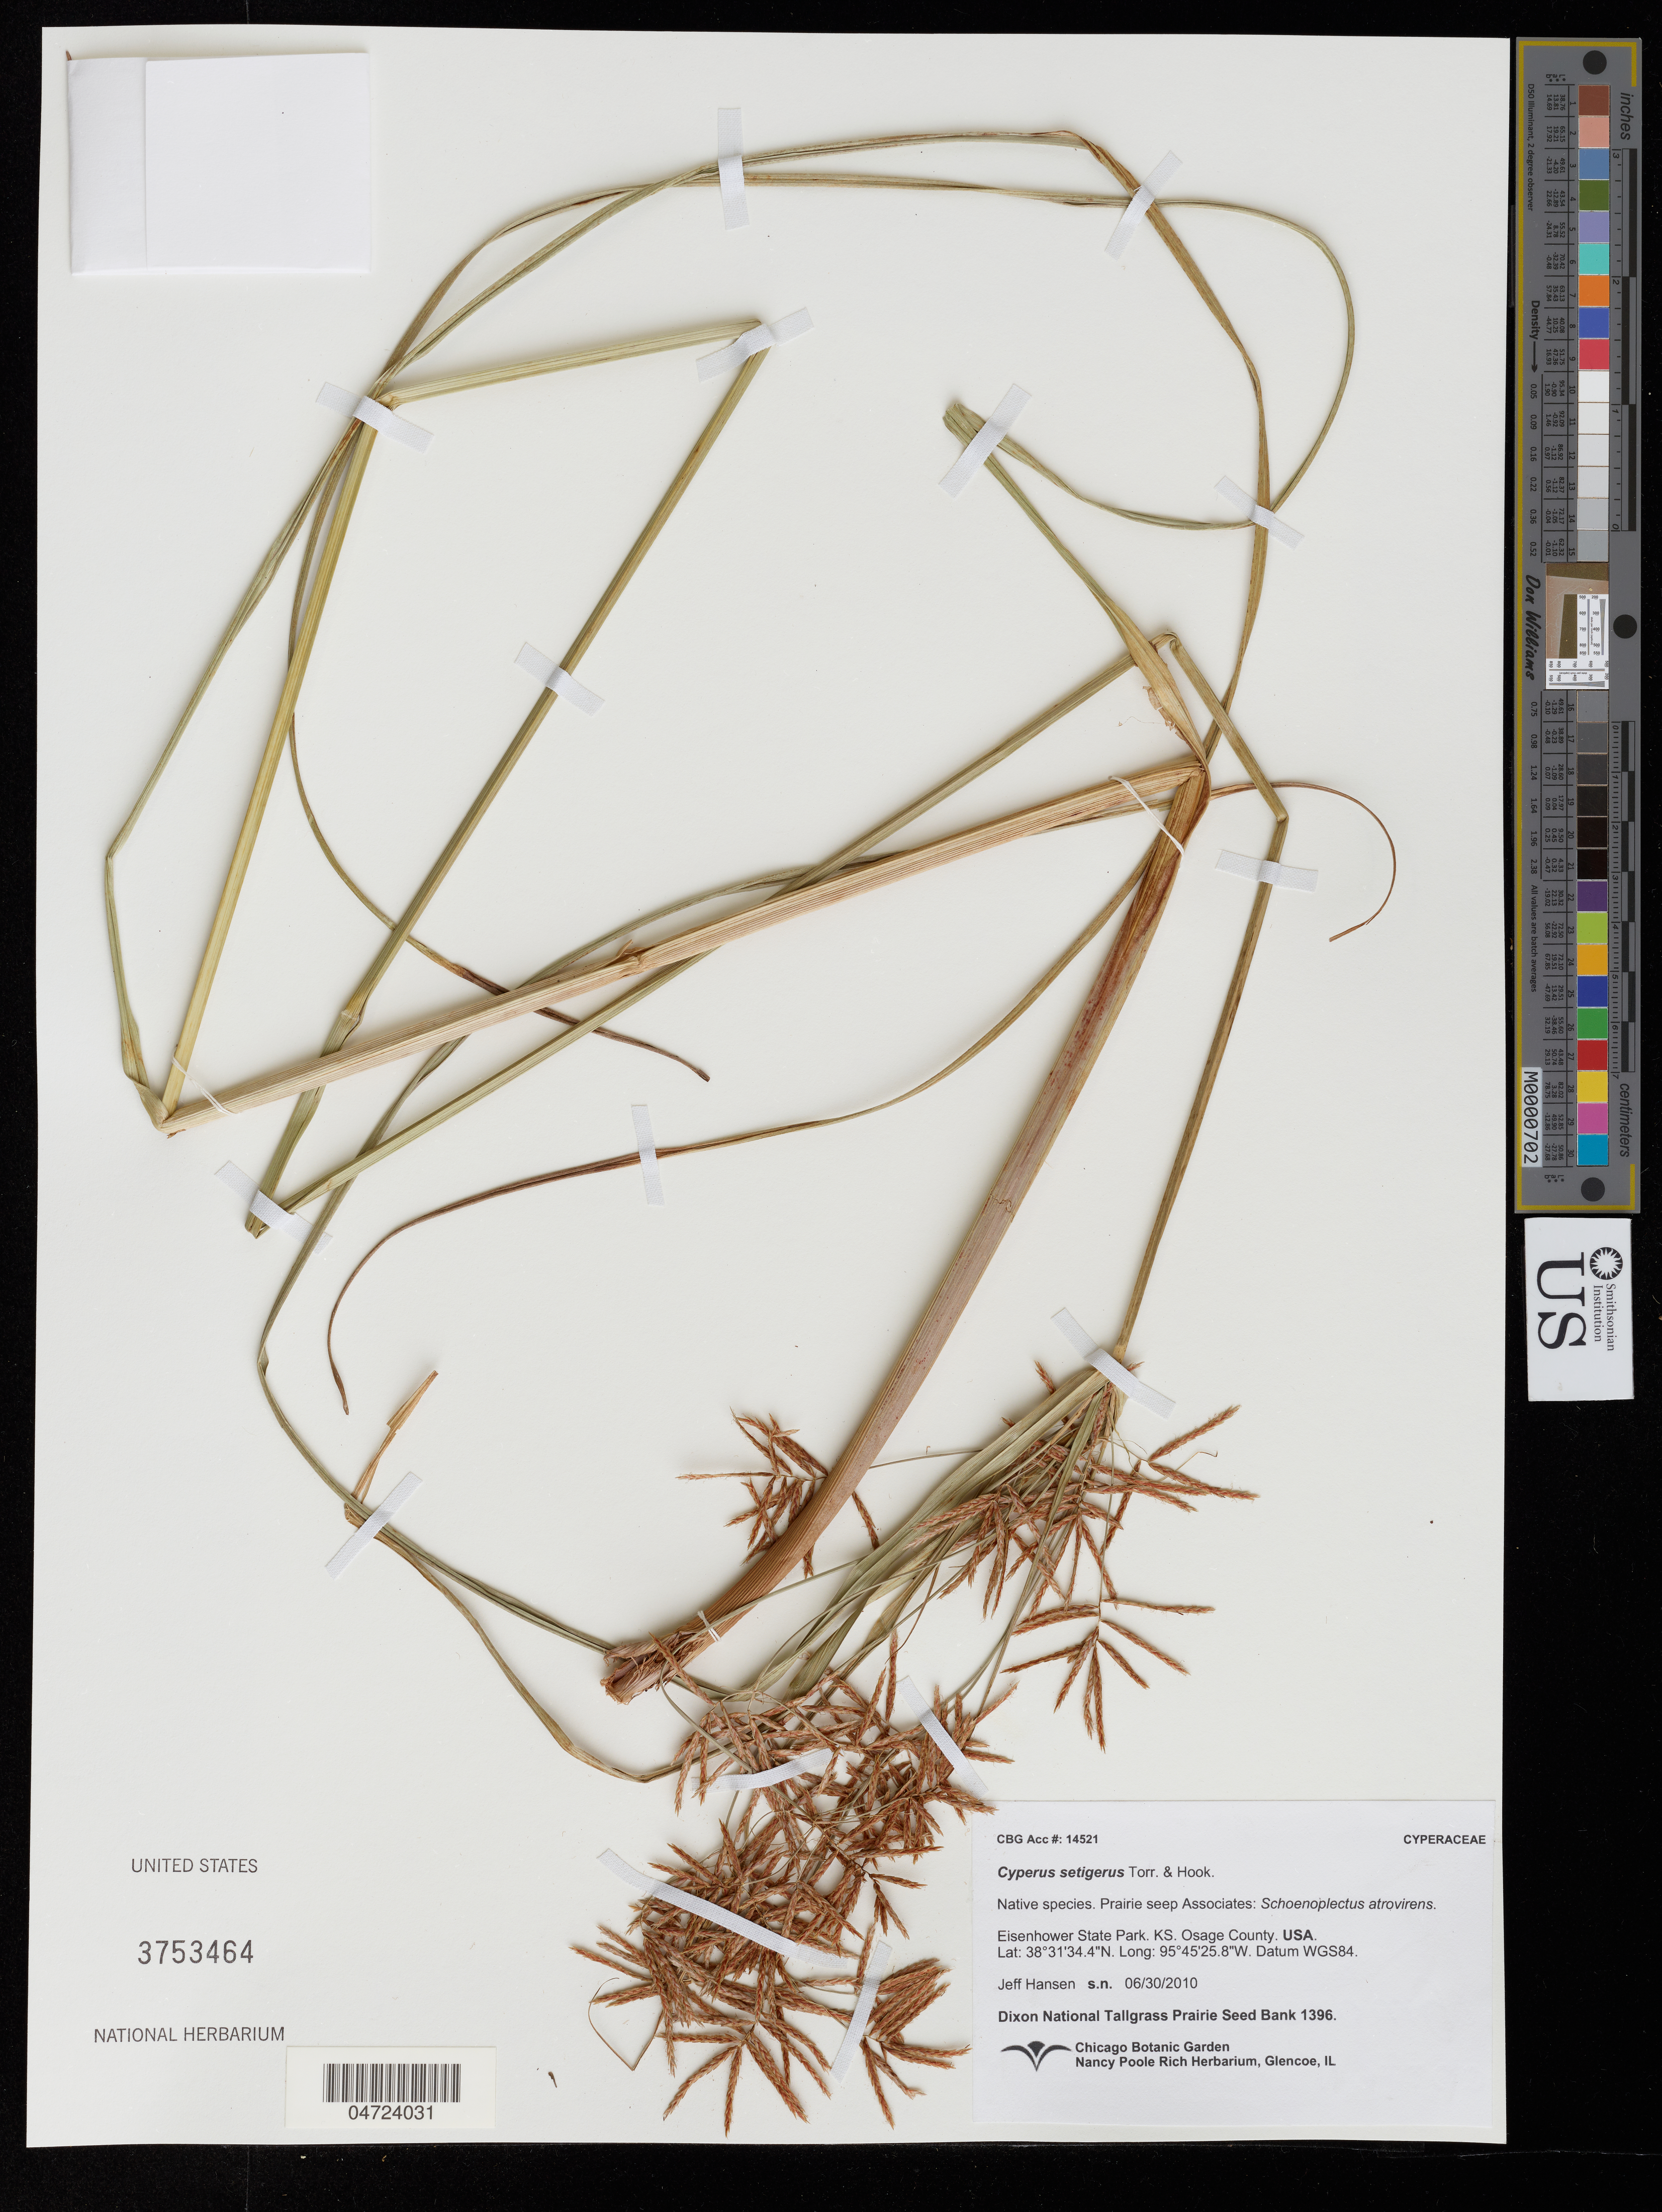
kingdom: Plantae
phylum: Tracheophyta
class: Liliopsida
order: Poales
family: Cyperaceae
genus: Cyperus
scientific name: Cyperus setigerus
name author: Torr. & Hook.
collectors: J. Hansen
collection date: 2010-06-30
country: United States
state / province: Kansas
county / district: Osage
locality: Eisenhower State Park. Osage County.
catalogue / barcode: US 3753464